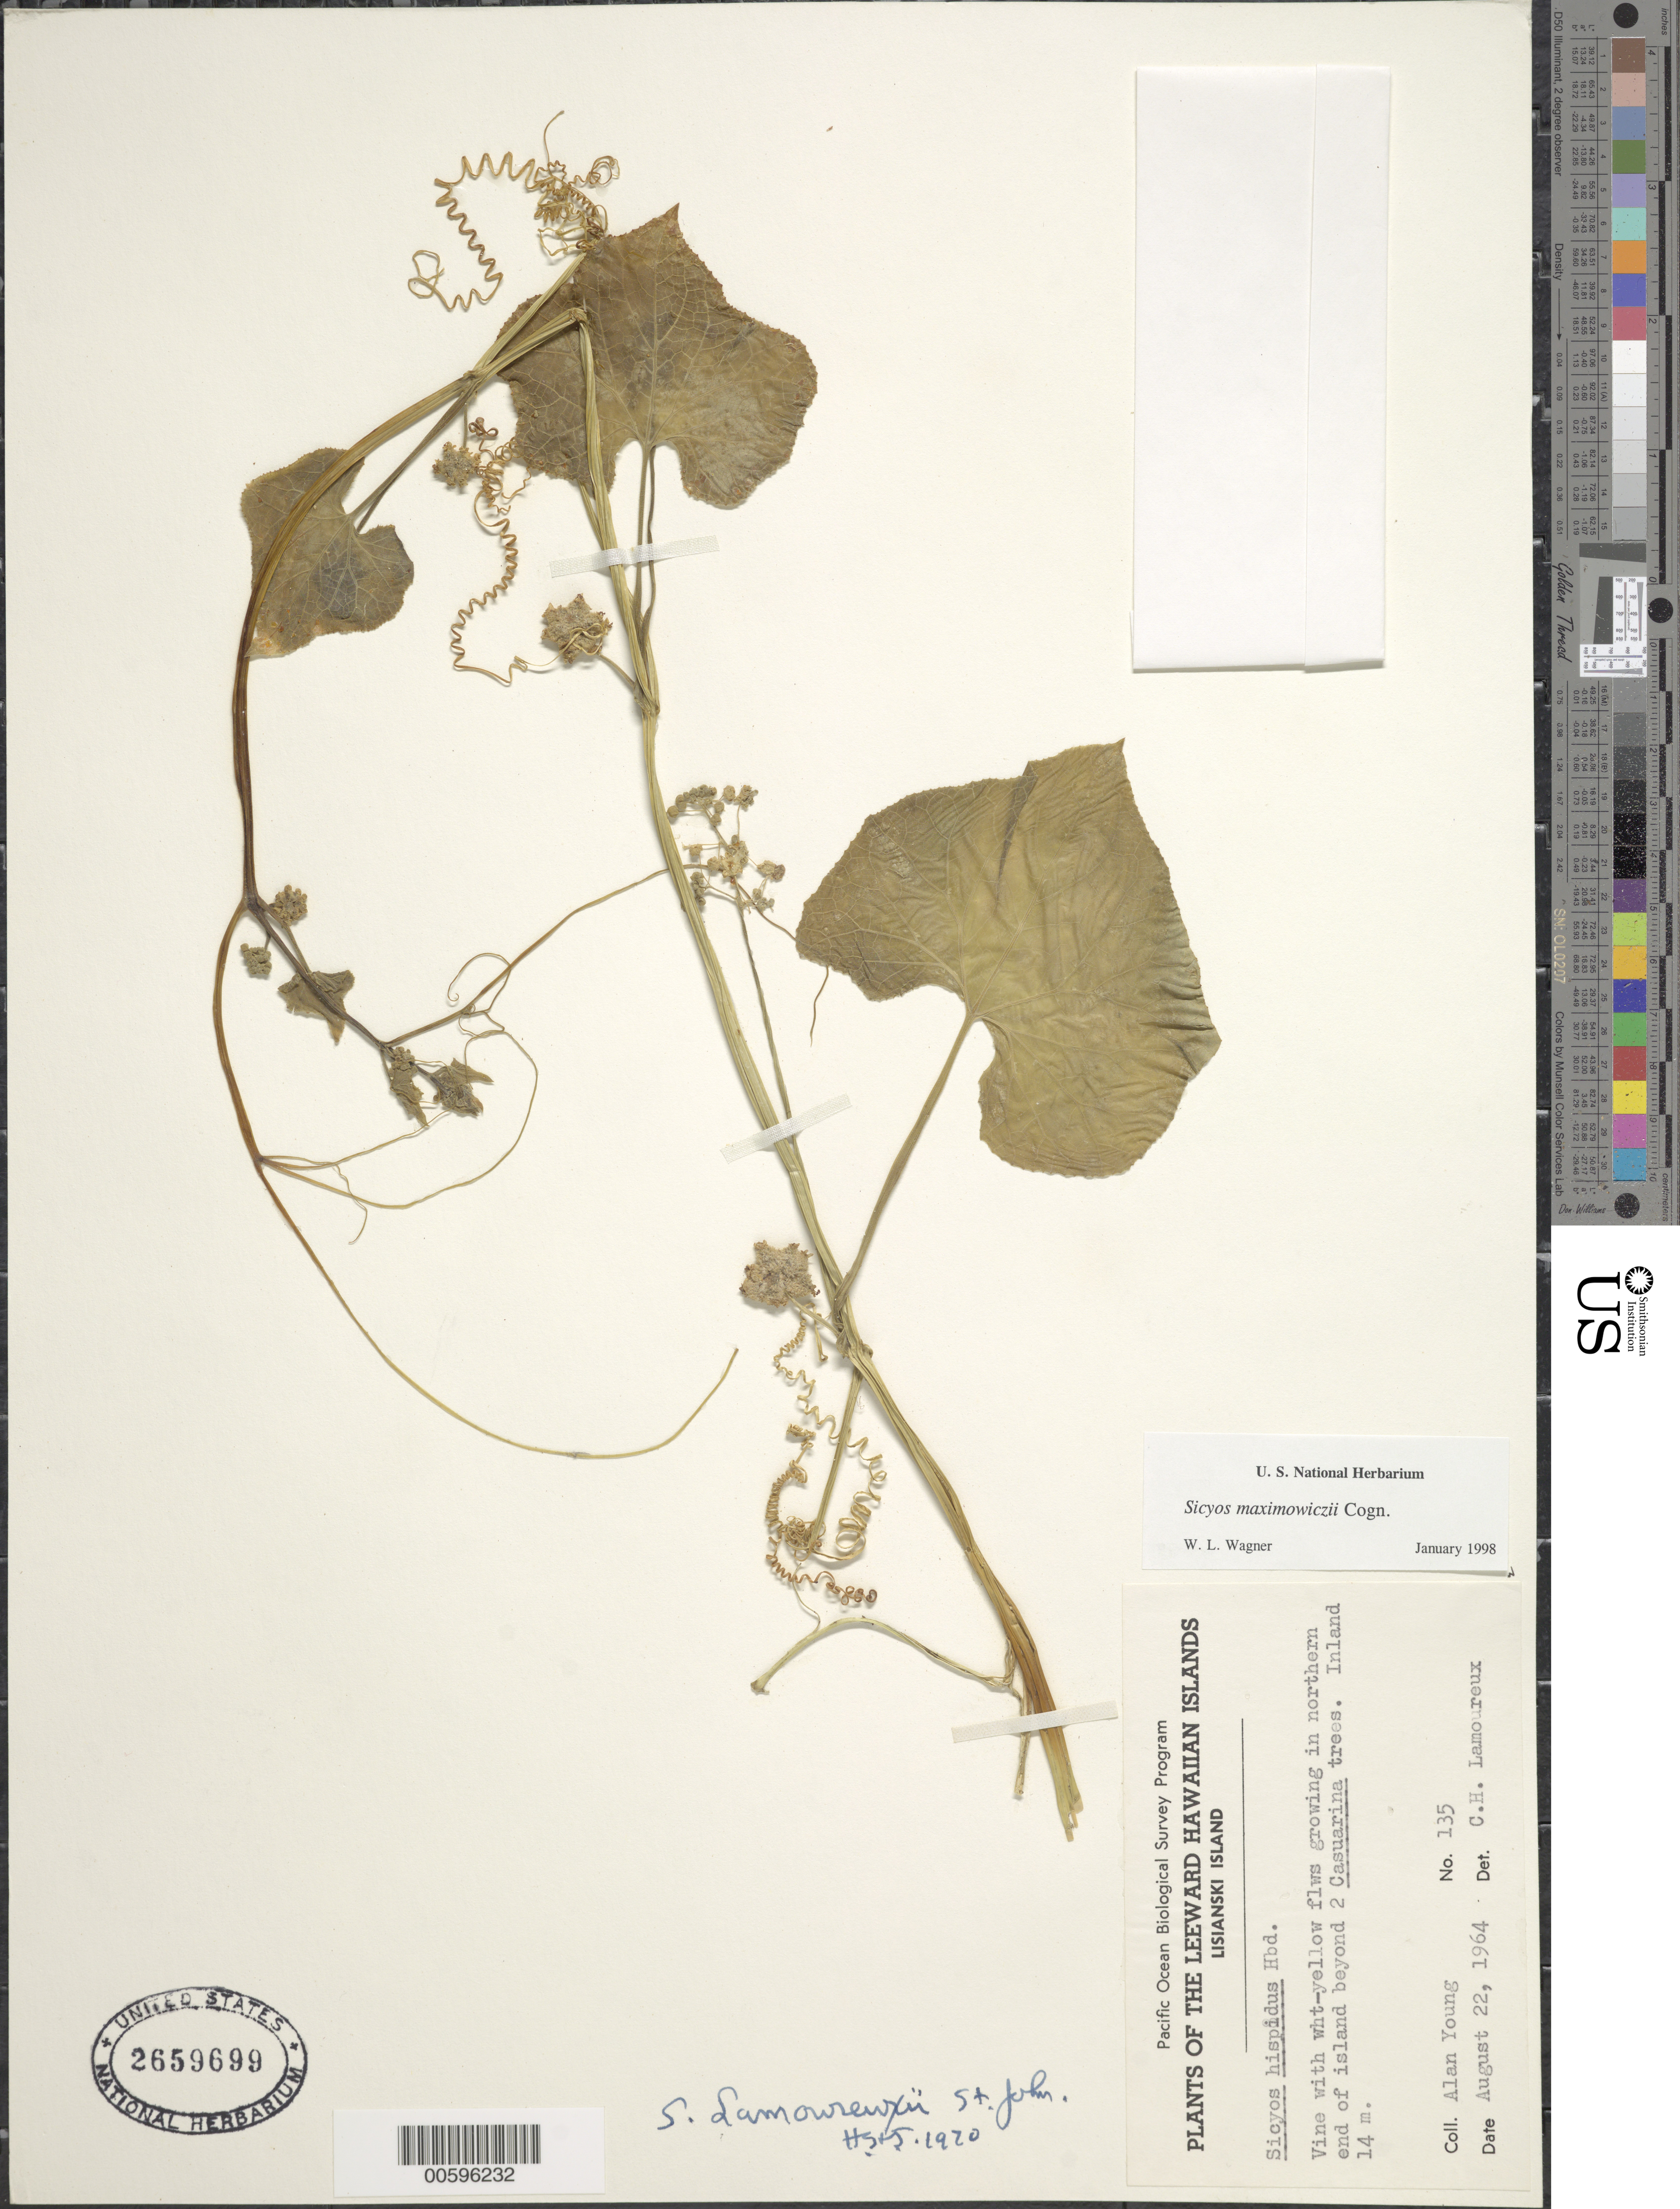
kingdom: Plantae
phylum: Tracheophyta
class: Magnoliopsida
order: Cucurbitales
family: Cucurbitaceae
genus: Sicyos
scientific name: Sicyos maximowiczii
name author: Cogn.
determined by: Wagner, W. L., (BOT), Smithsonian Institution - National Museum of Natural History (UNITED STATES)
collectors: A. Young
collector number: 135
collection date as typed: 22 Aug 1964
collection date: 1964-08-22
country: United States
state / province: Hawaii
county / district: Honolulu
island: Lisianski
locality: Inland 14 m.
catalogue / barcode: US 2659699